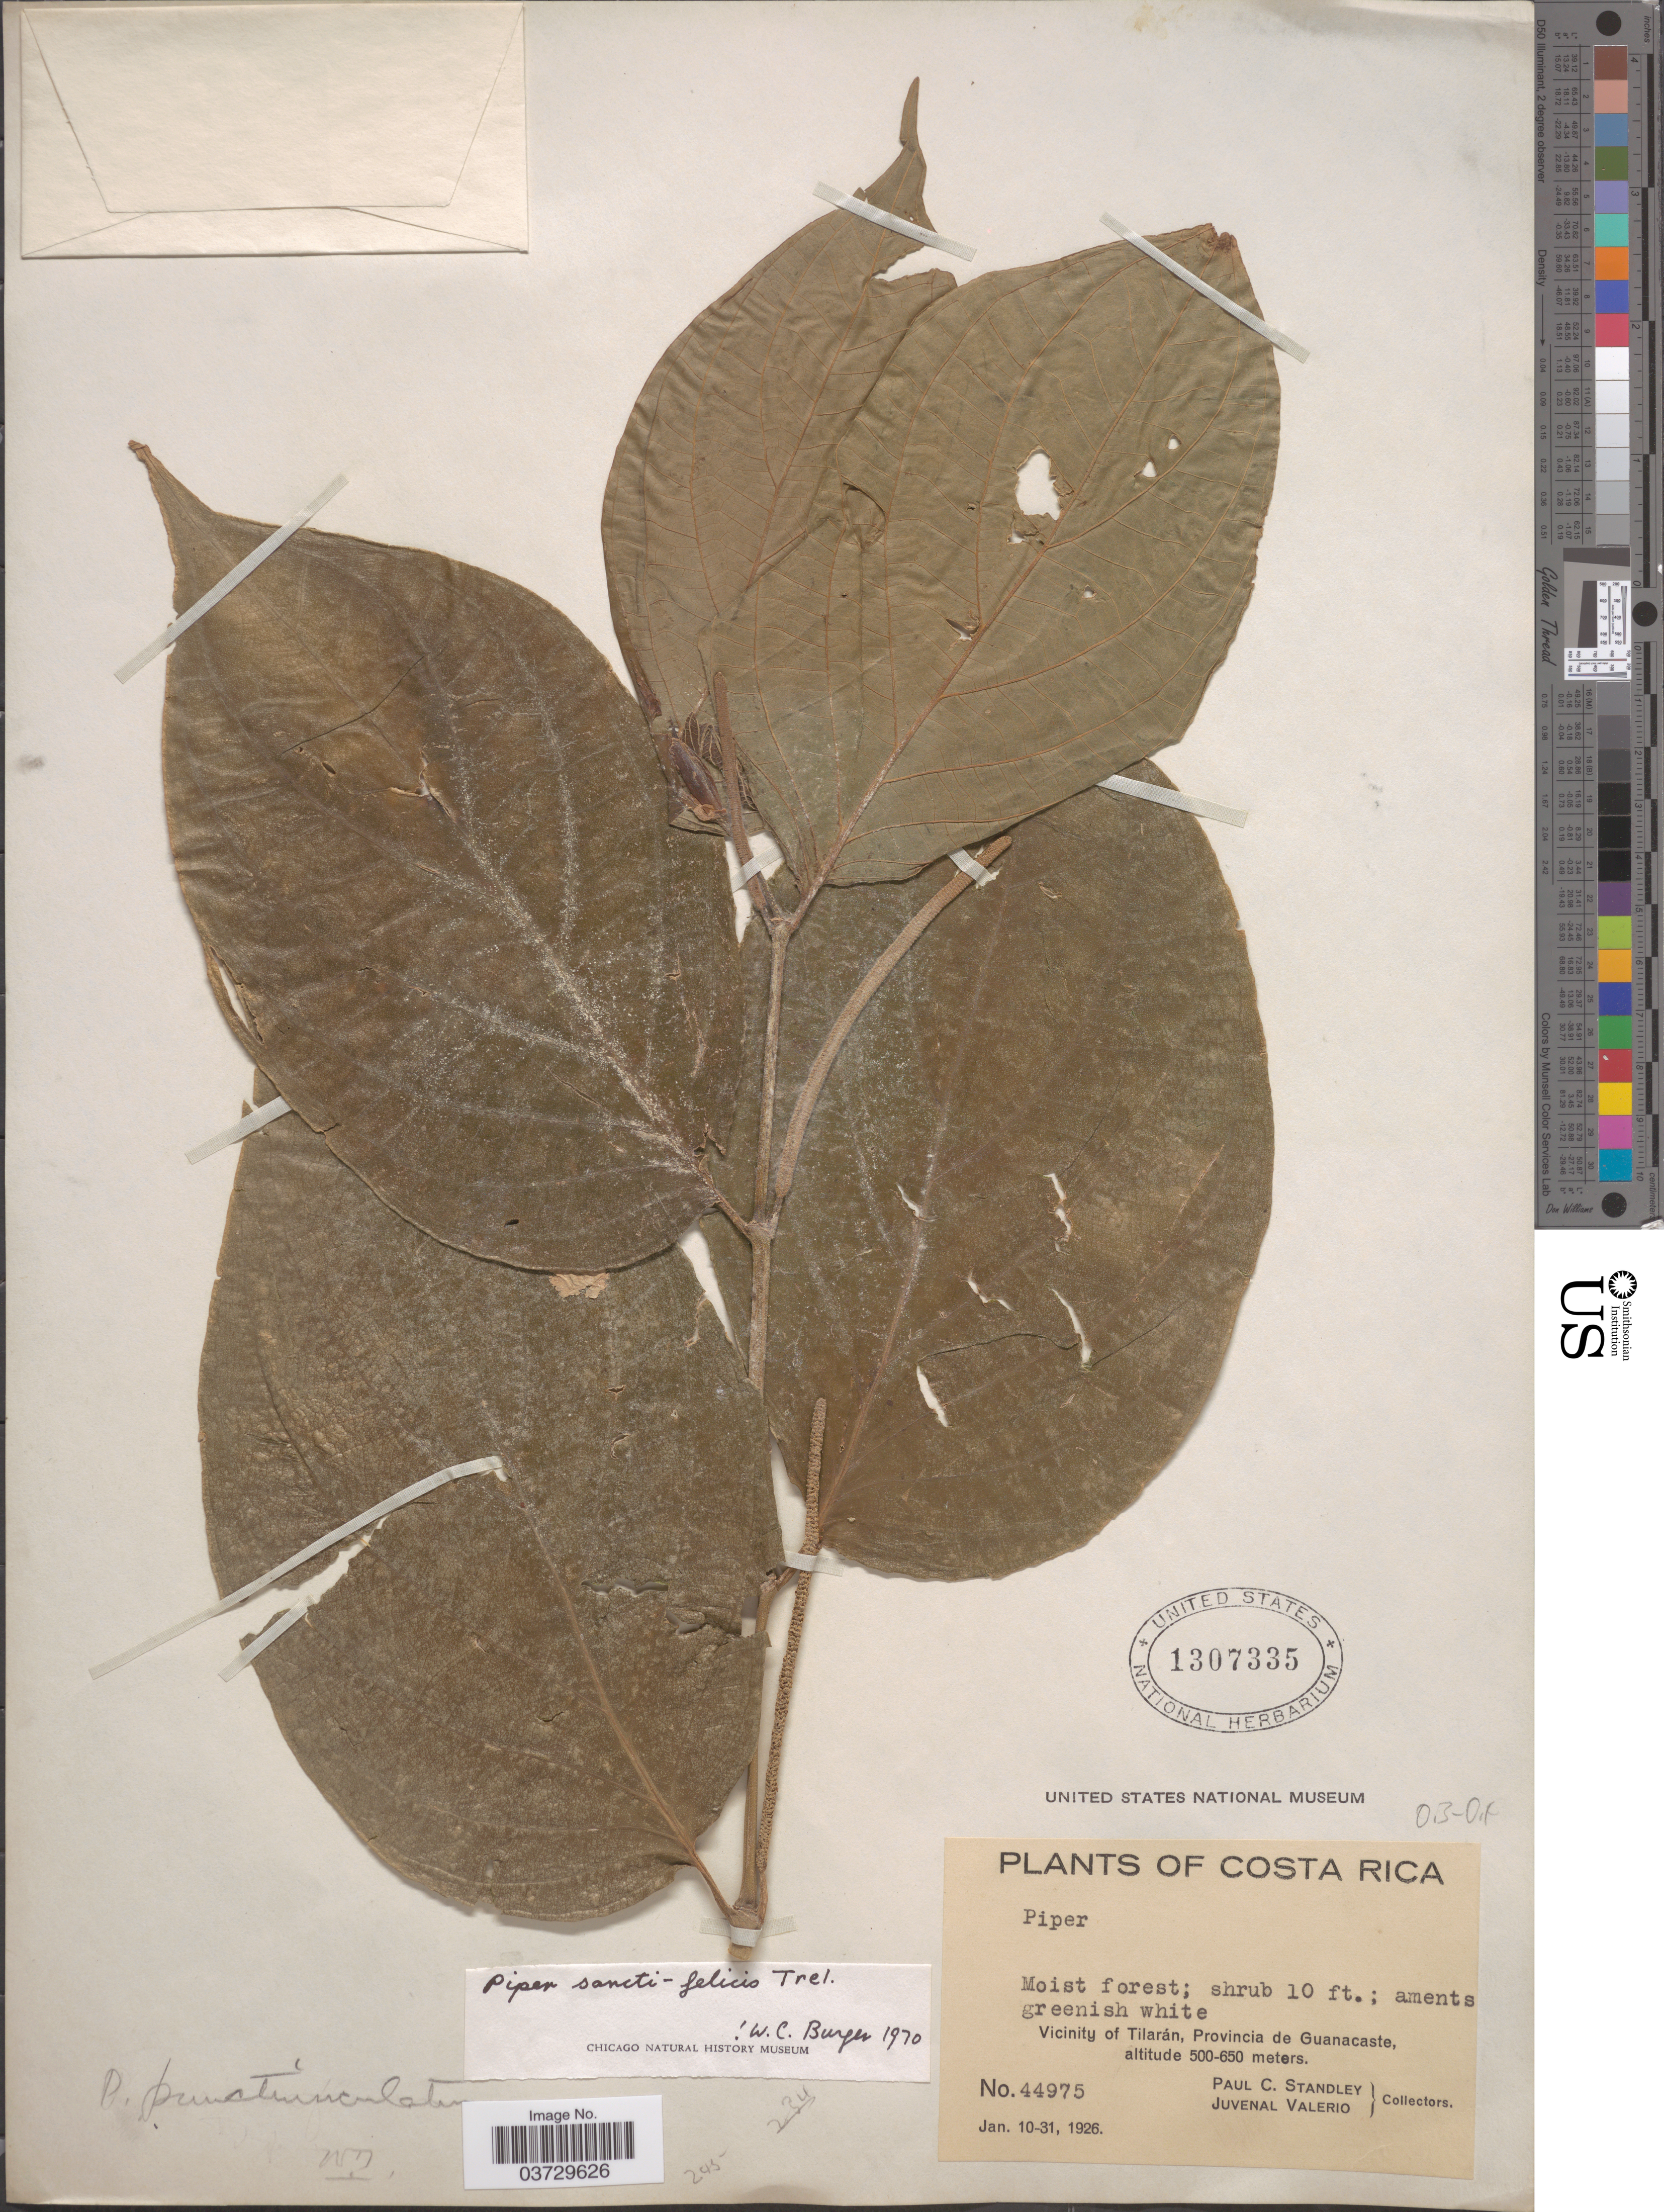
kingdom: Plantae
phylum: Tracheophyta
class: Magnoliopsida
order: Piperales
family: Piperaceae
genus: Piper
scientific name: Piper sancti-felicis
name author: Trel.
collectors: P. C. Standley & J. Valerio R.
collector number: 44975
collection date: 1926-01-10/1926-01-31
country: Costa Rica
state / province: Guanacaste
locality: Vicinity of Tilarán.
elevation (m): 500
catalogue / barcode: US 1307335